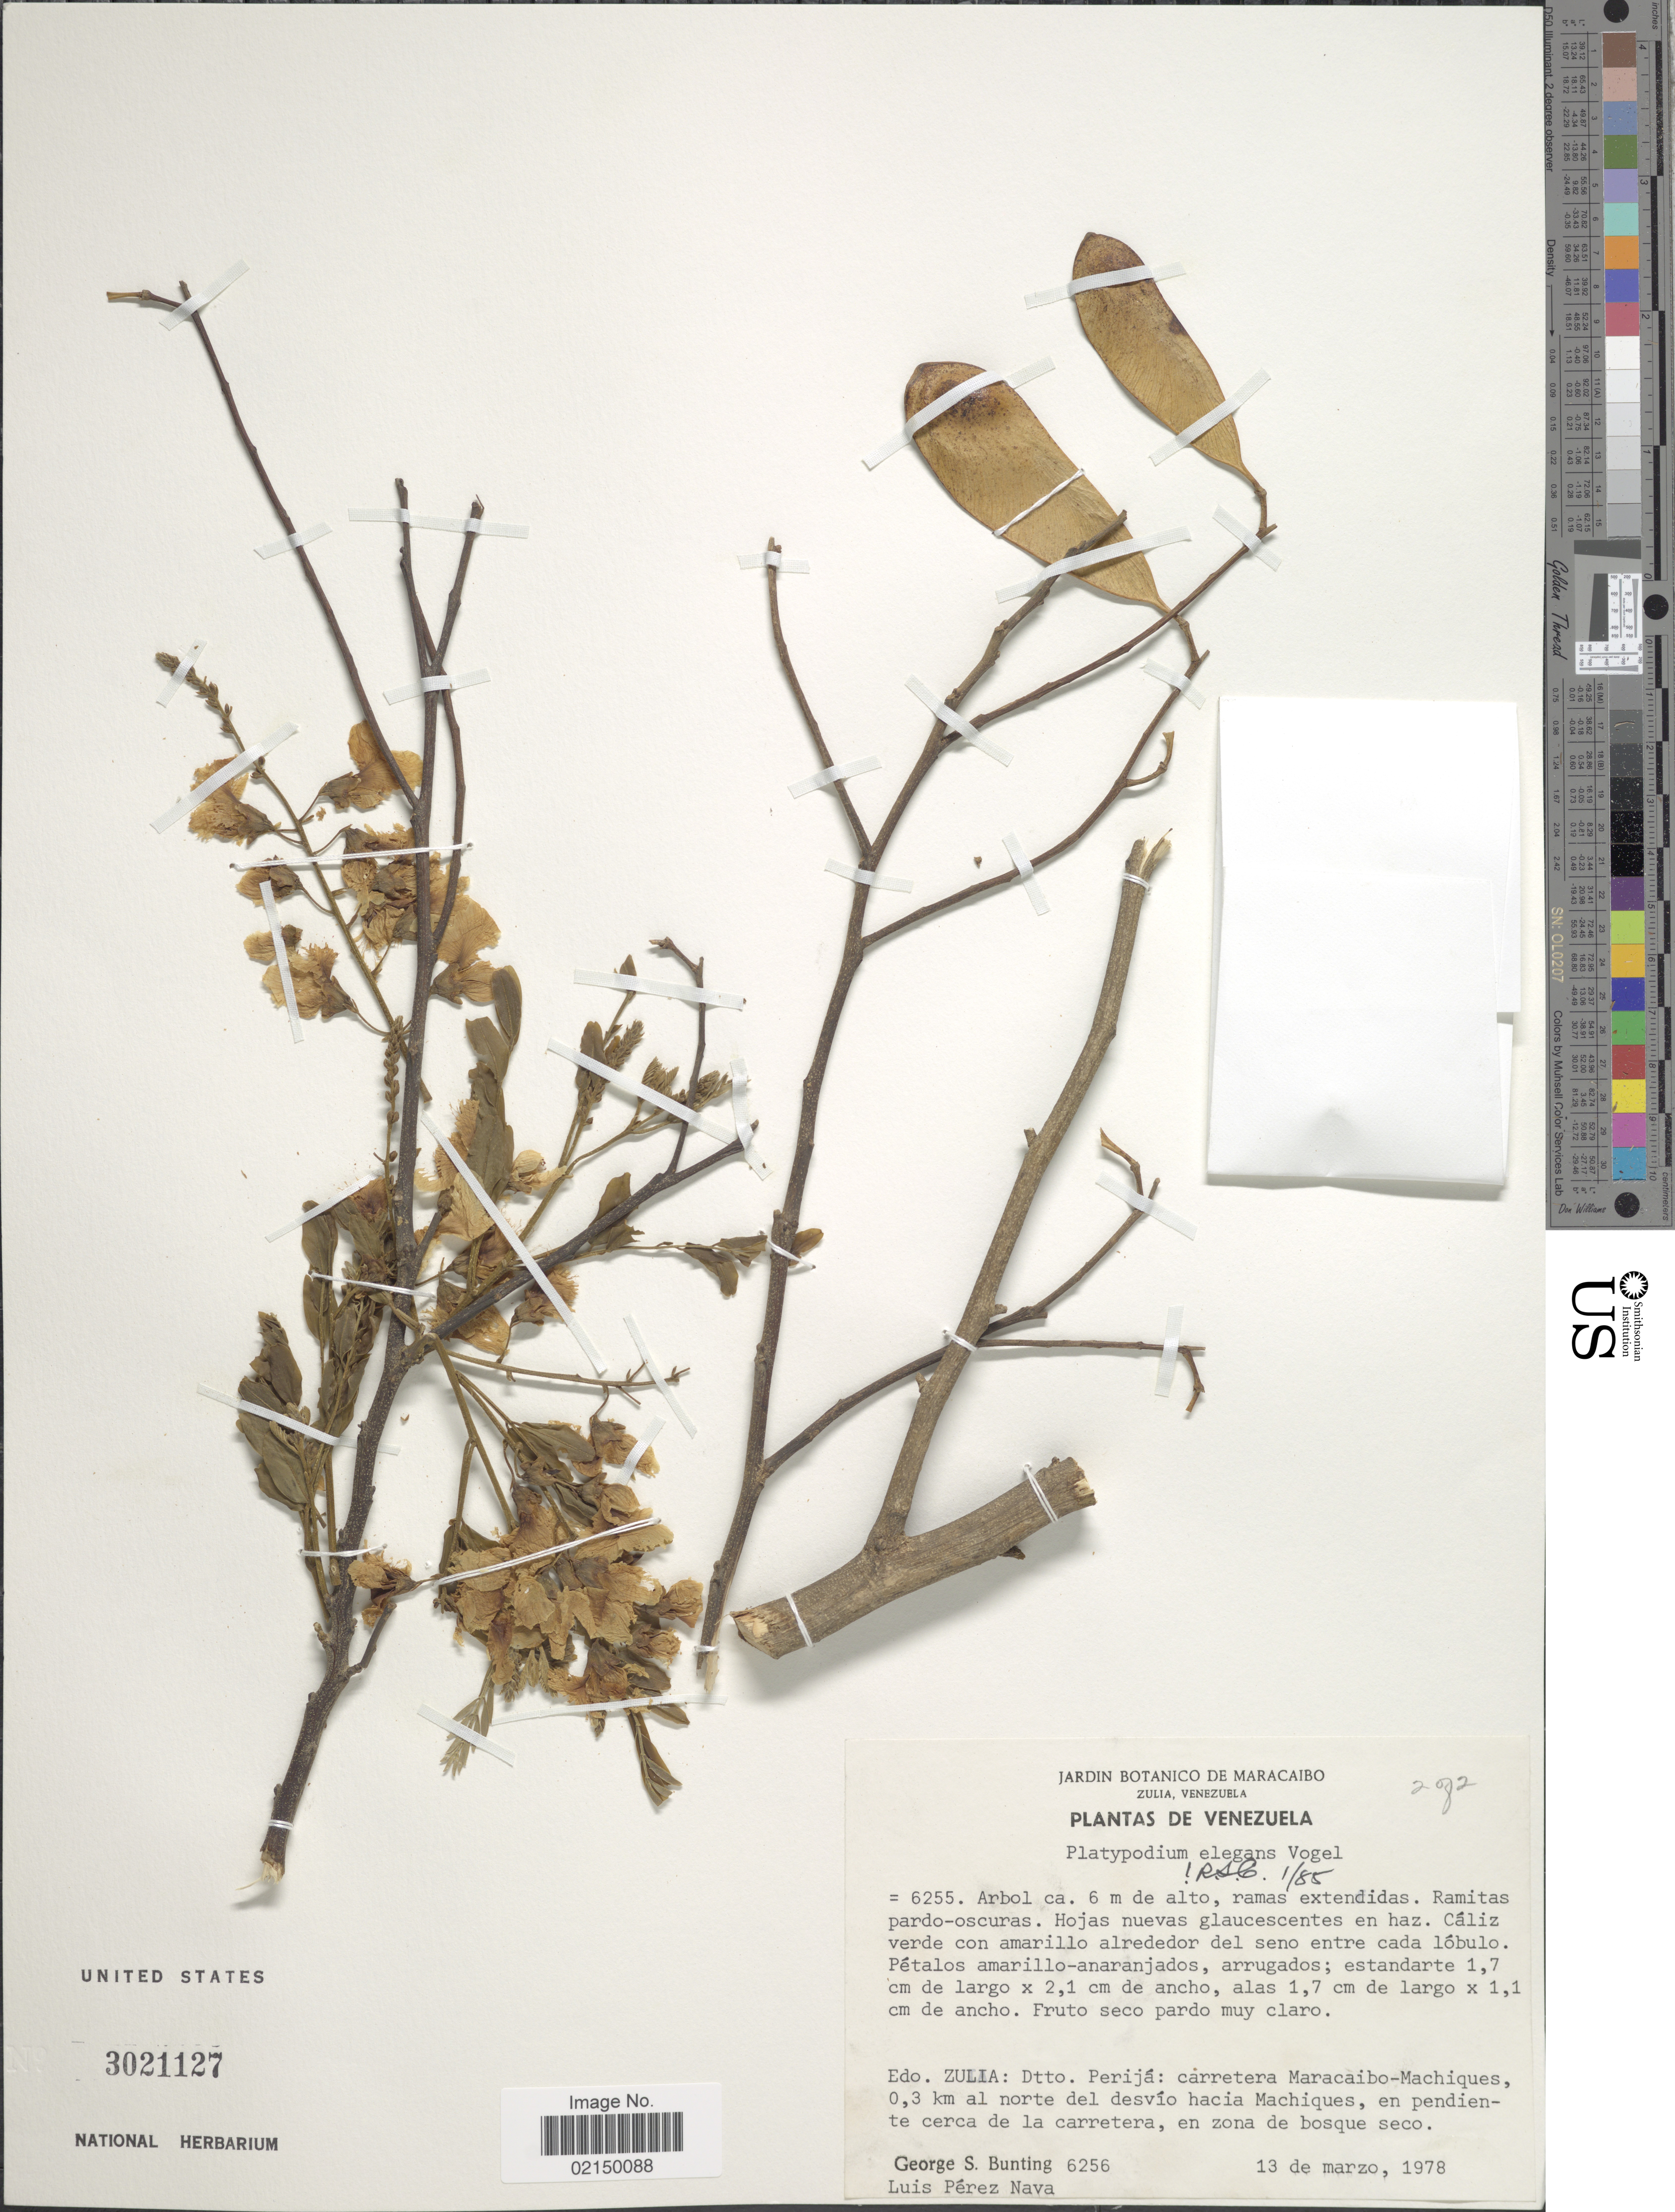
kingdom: Plantae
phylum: Tracheophyta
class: Magnoliopsida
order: Fabales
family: Fabaceae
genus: Platypodium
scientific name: Platypodium maxonianum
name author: Pittier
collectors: G. S. Bunting & L. Nava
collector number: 6256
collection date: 1978-03-13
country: Venezuela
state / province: Zulia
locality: Dtto. Perija: carretera Maracaibo-Machiques, 0,3 km al norte del desvio hacia Machiques, en pendiente cerca de la carretera, en zona de bosque seco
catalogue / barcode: US 3021127